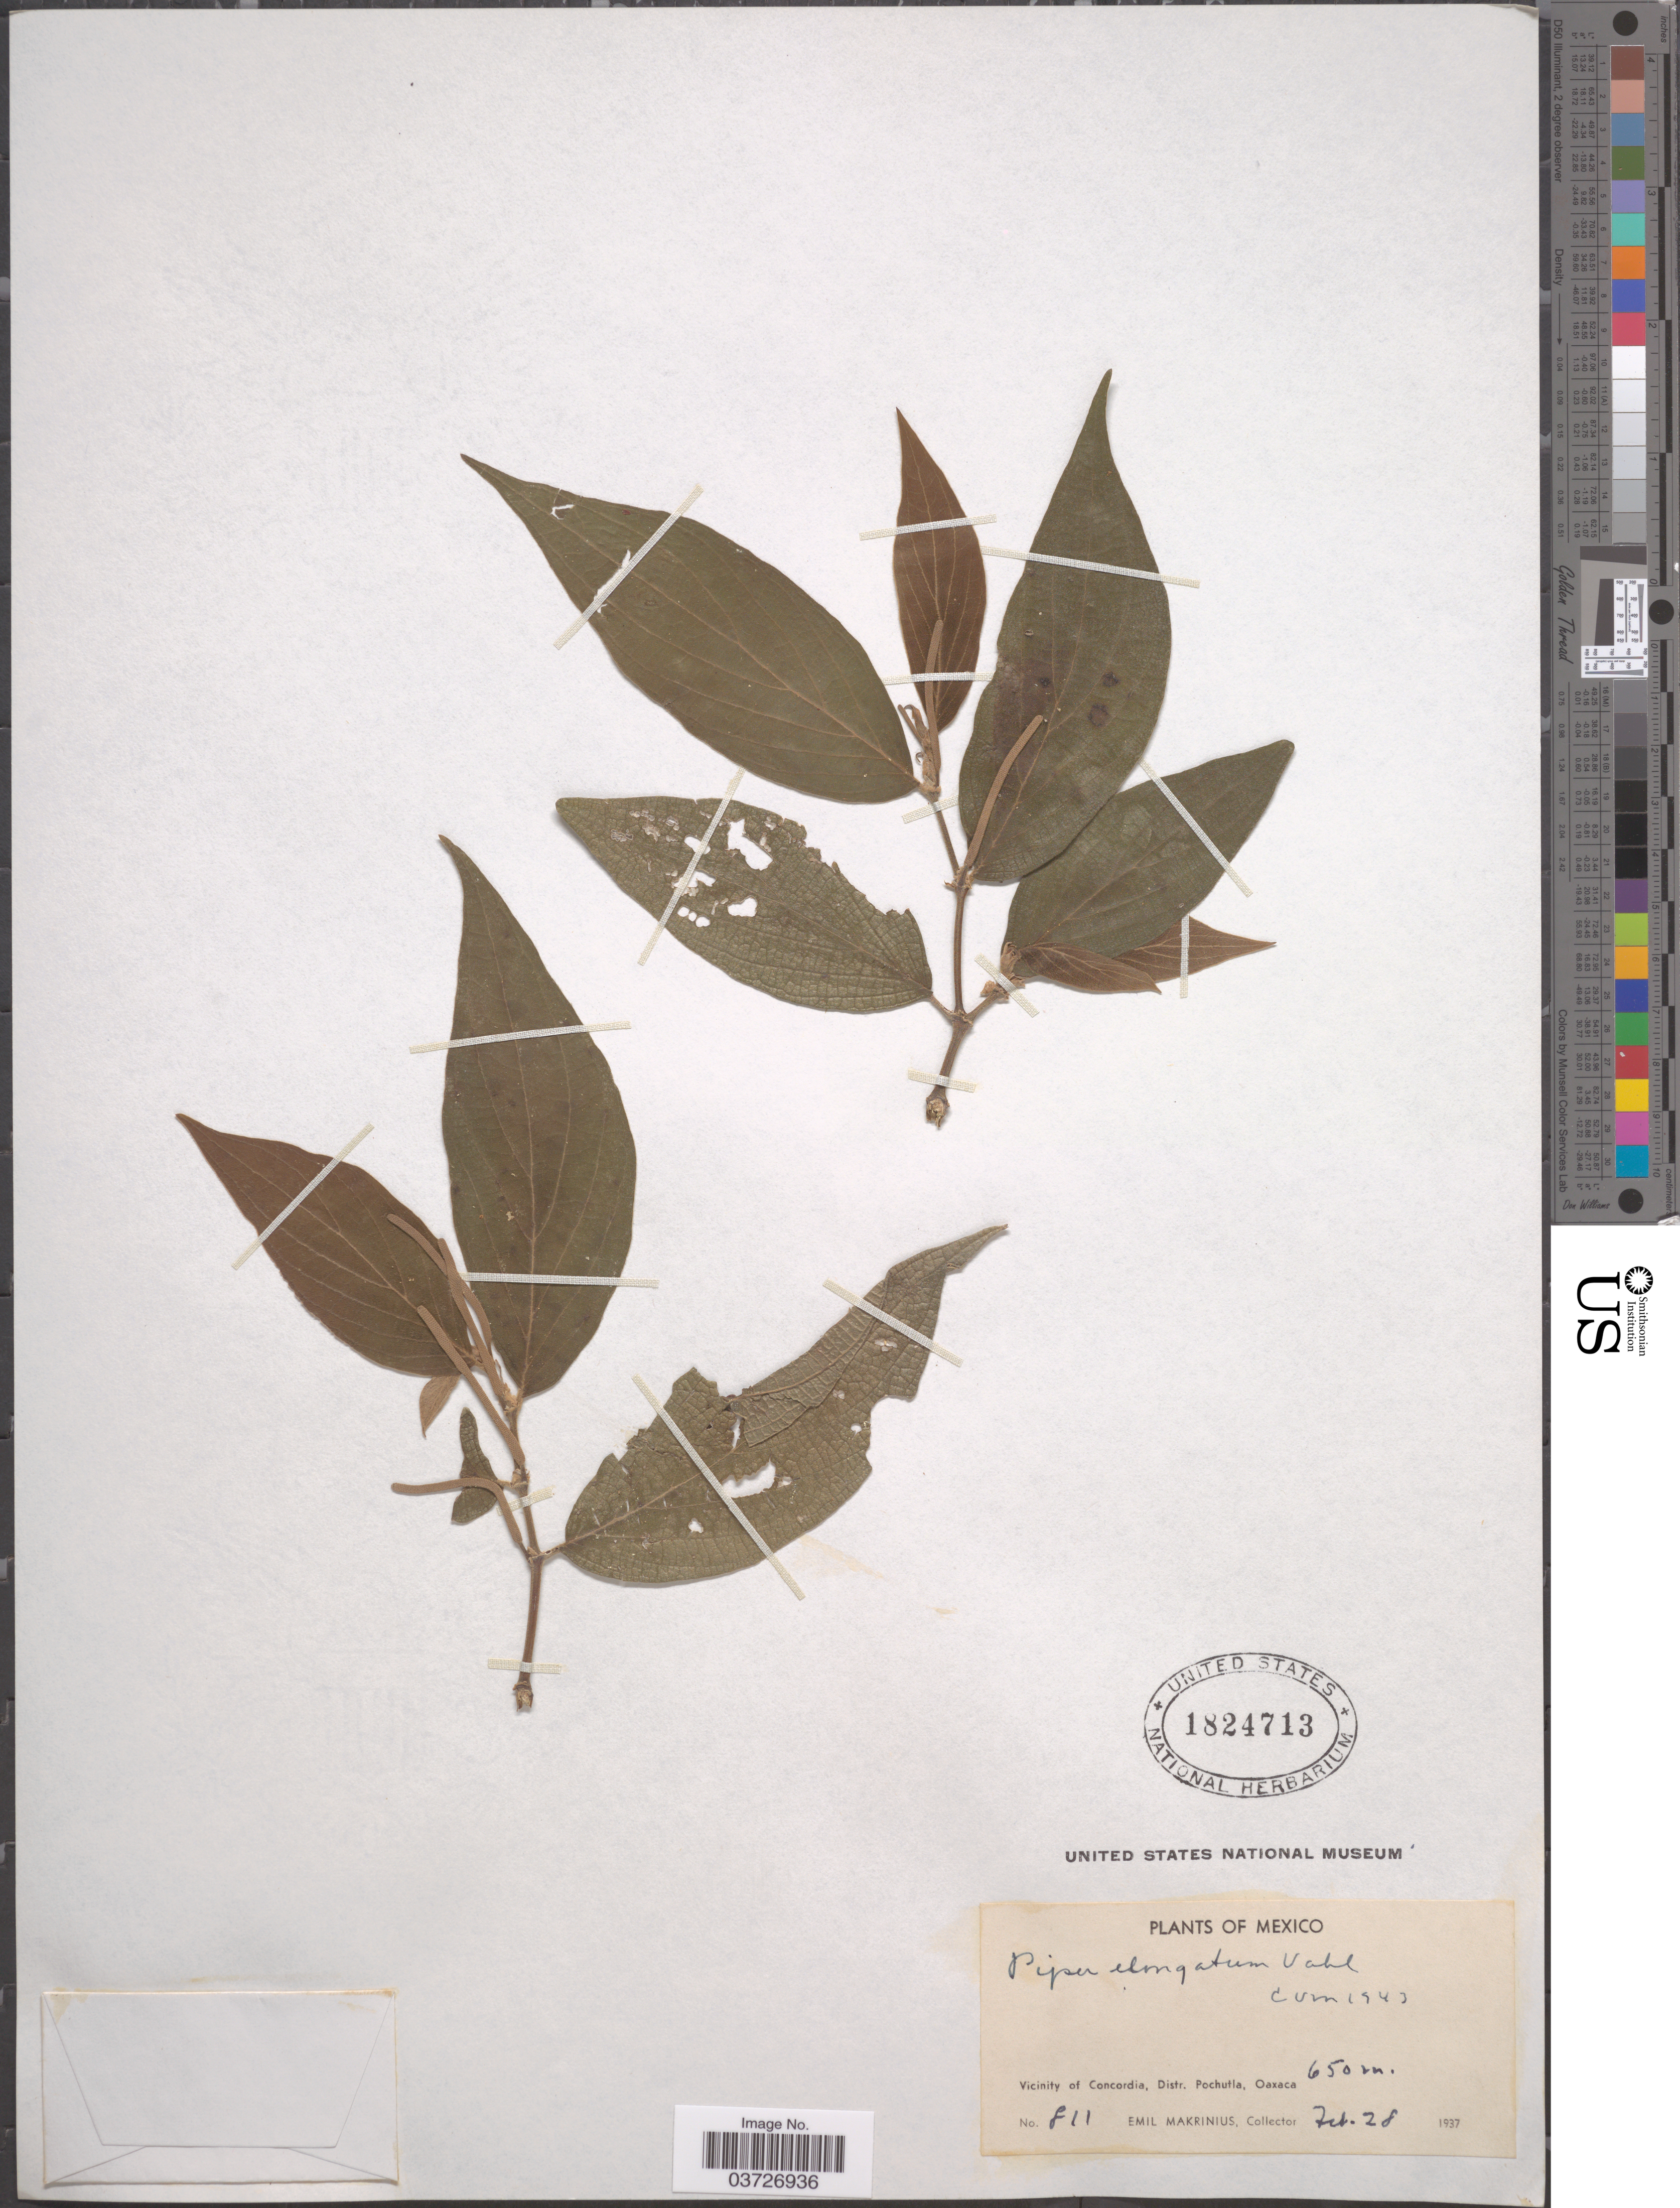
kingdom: Plantae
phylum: Tracheophyta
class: Magnoliopsida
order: Piperales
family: Piperaceae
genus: Piper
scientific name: Piper elongatum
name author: Vahl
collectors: E. Makrinius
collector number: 811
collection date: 1937-02-28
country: Mexico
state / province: Oaxaca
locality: Vicinity of Concordia, Distr. Pochutla.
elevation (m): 650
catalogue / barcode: US 1824713